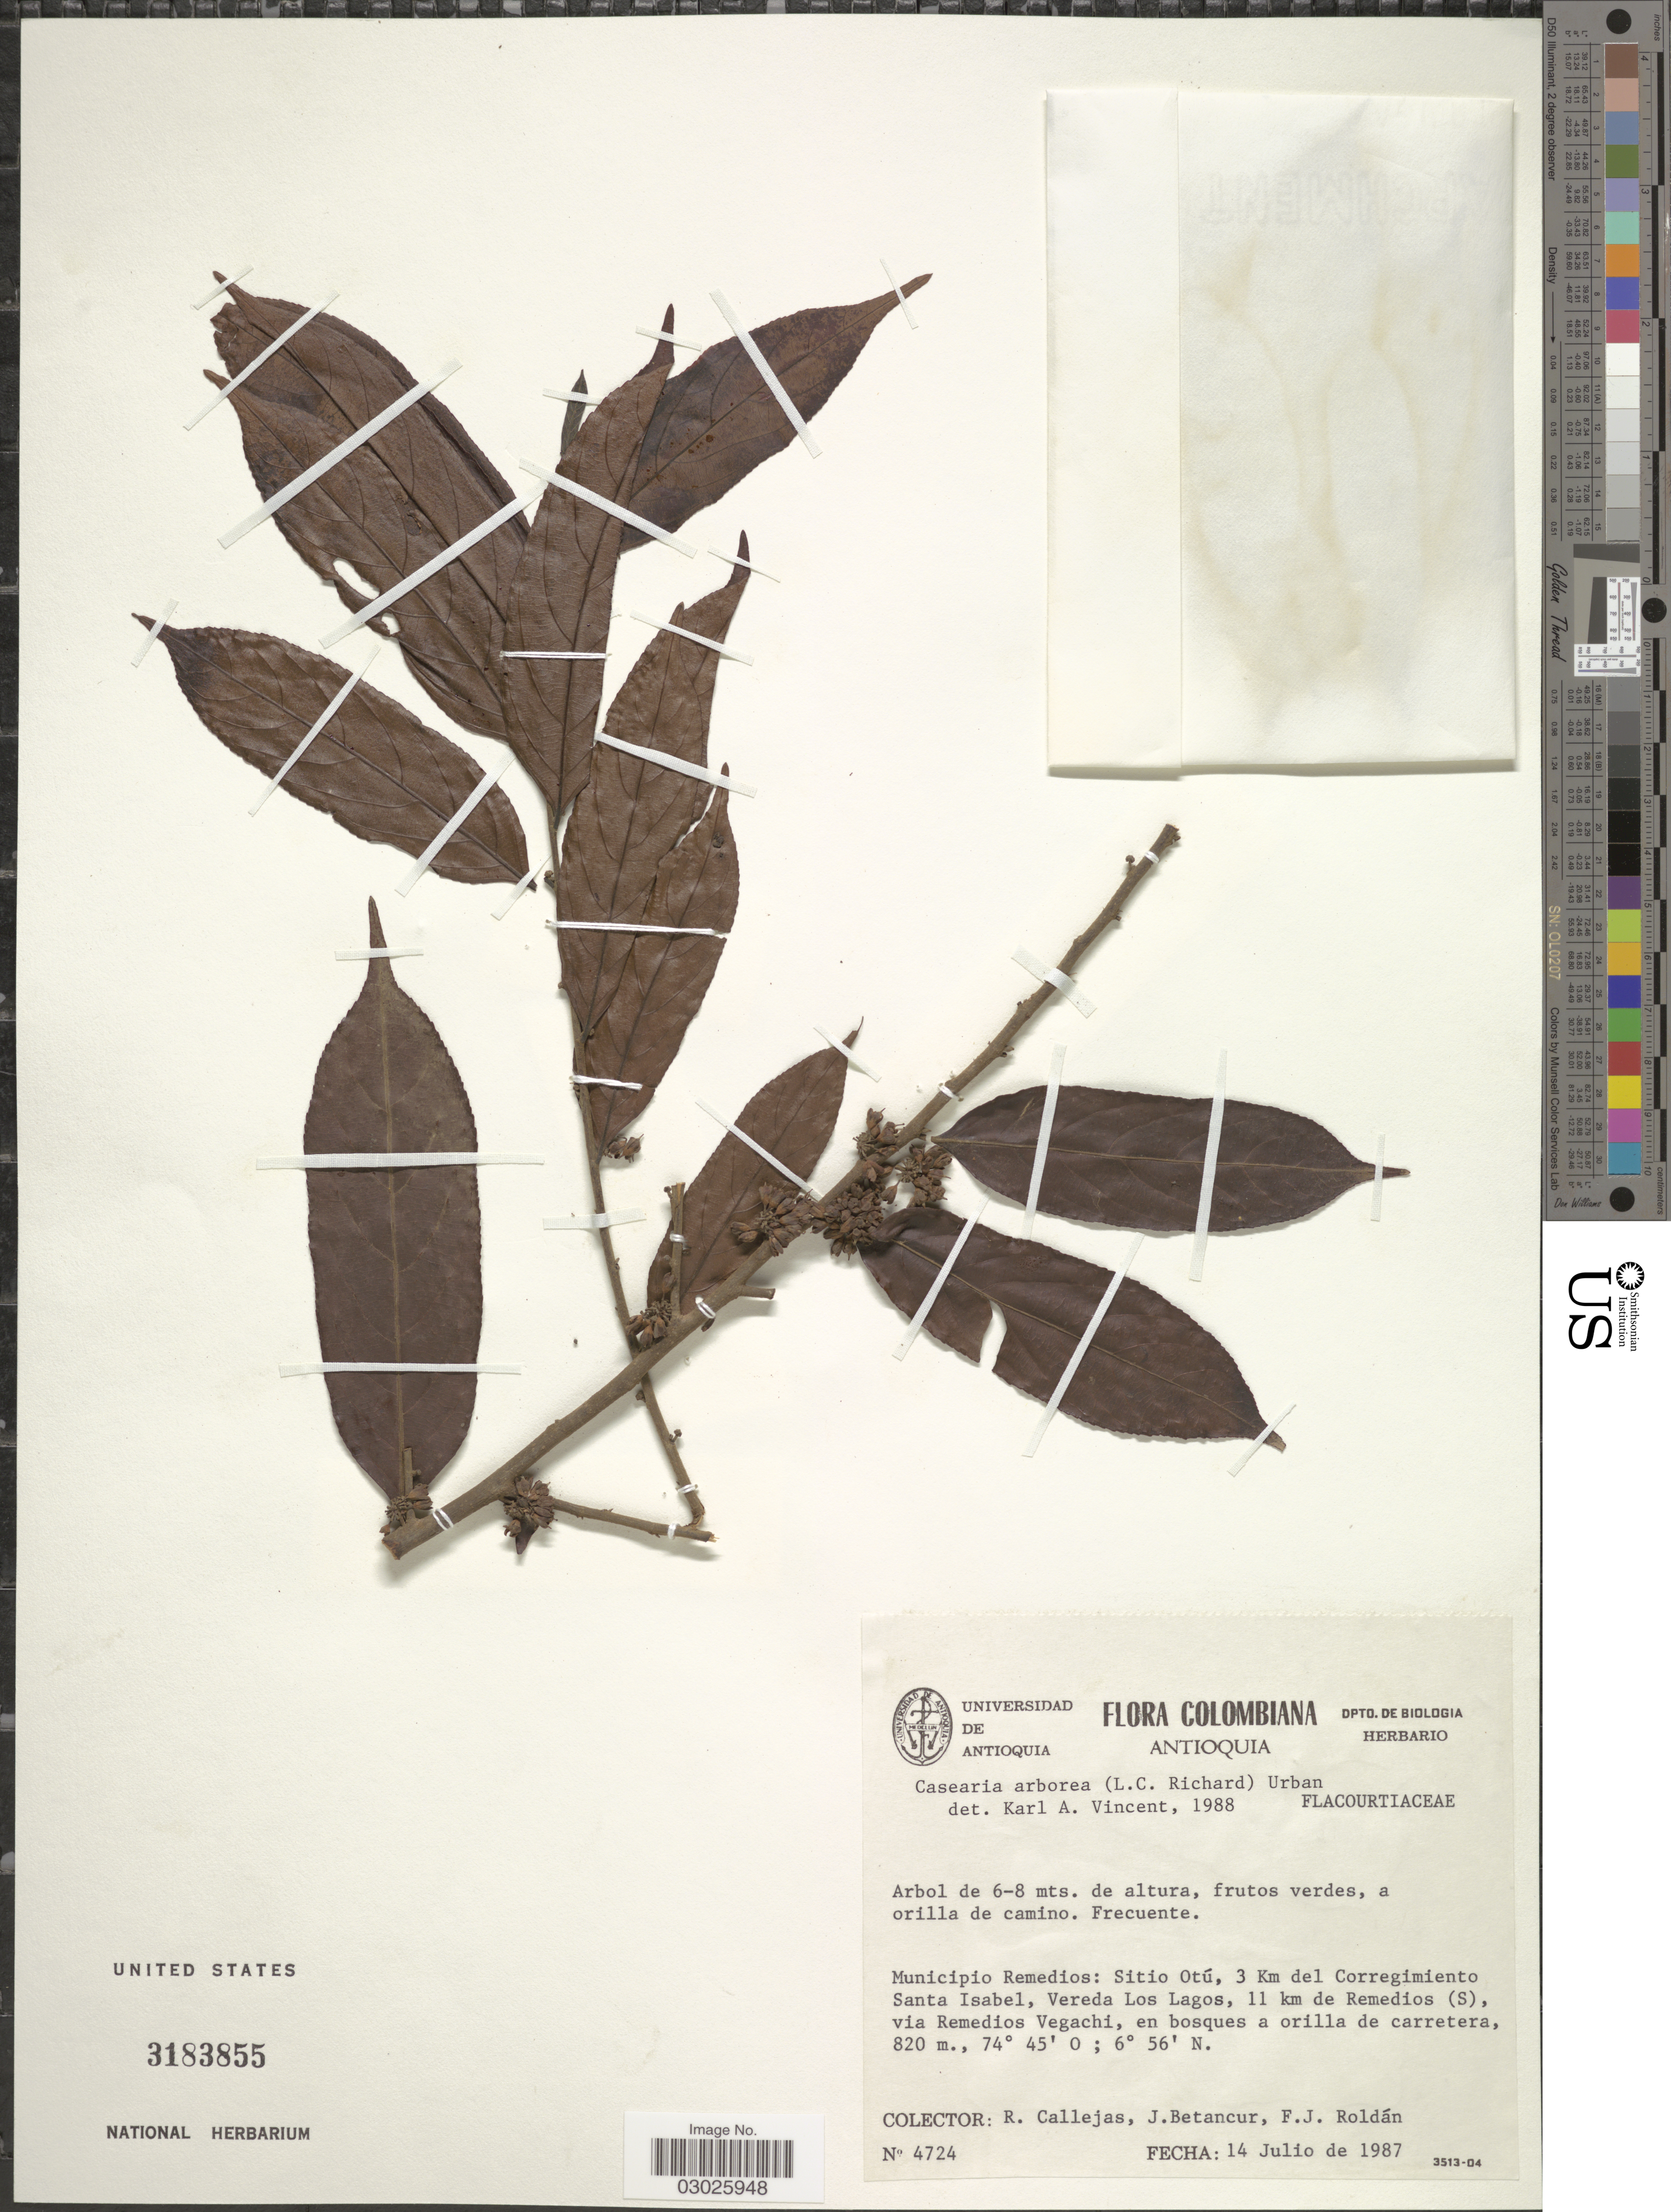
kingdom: Plantae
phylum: Tracheophyta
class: Magnoliopsida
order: Malpighiales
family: Salicaceae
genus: Casearia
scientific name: Casearia arborea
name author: (Rich.) Urb.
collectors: R. Callejas, J. Betancur & F. J. Roldán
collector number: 4724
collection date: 1987-07-14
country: Colombia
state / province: Antioquia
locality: Municipio Remedios: Sitio Otú, 3 Km del Corregimiento Santa Isabel, Vereda Los Lagos, 11 km de Remedios (S), via Remedios Vegachi, en bosques a orilla de carretera.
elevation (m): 820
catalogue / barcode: US 3183855